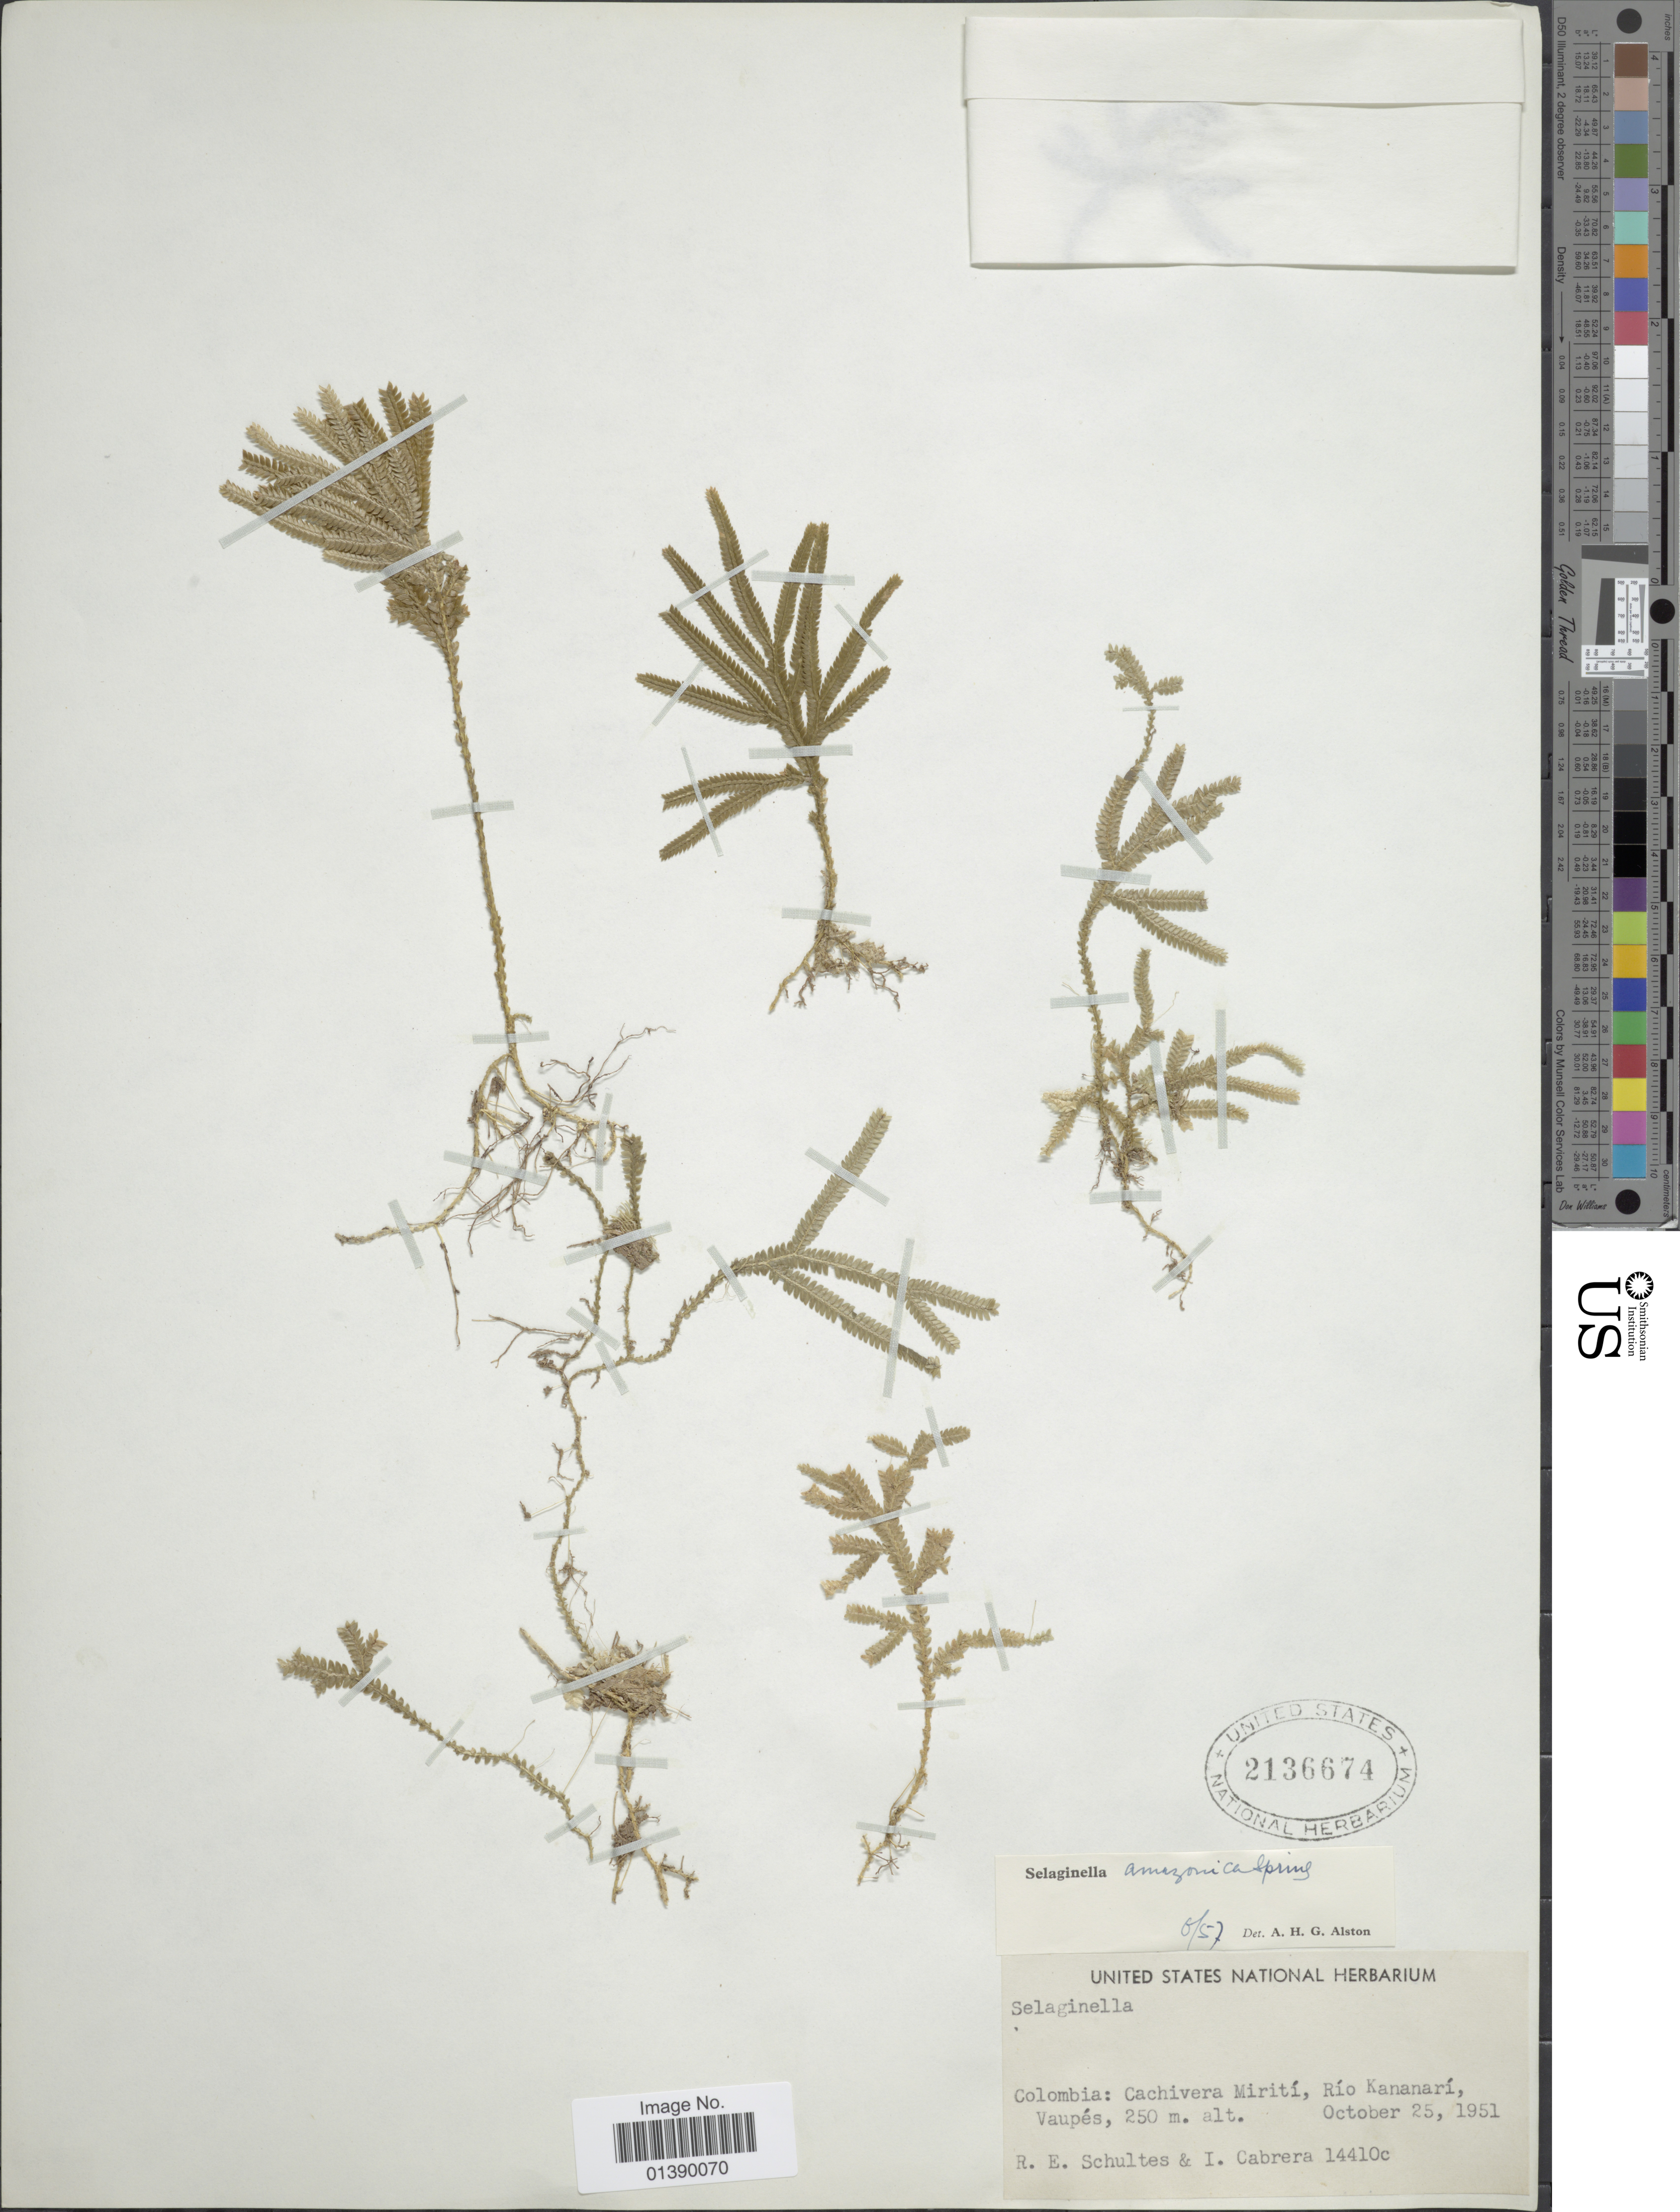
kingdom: Plantae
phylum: Tracheophyta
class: Lycopodiopsida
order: Selaginellales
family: Selaginellaceae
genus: Selaginella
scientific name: Selaginella amazonica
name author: Spring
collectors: R. E. Schultes & I. Cabrera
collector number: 14410c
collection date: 1951-10-25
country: Colombia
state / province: Vaupés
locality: Cachivera Mirití, Río Kananarí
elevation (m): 250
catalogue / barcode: US 2136674